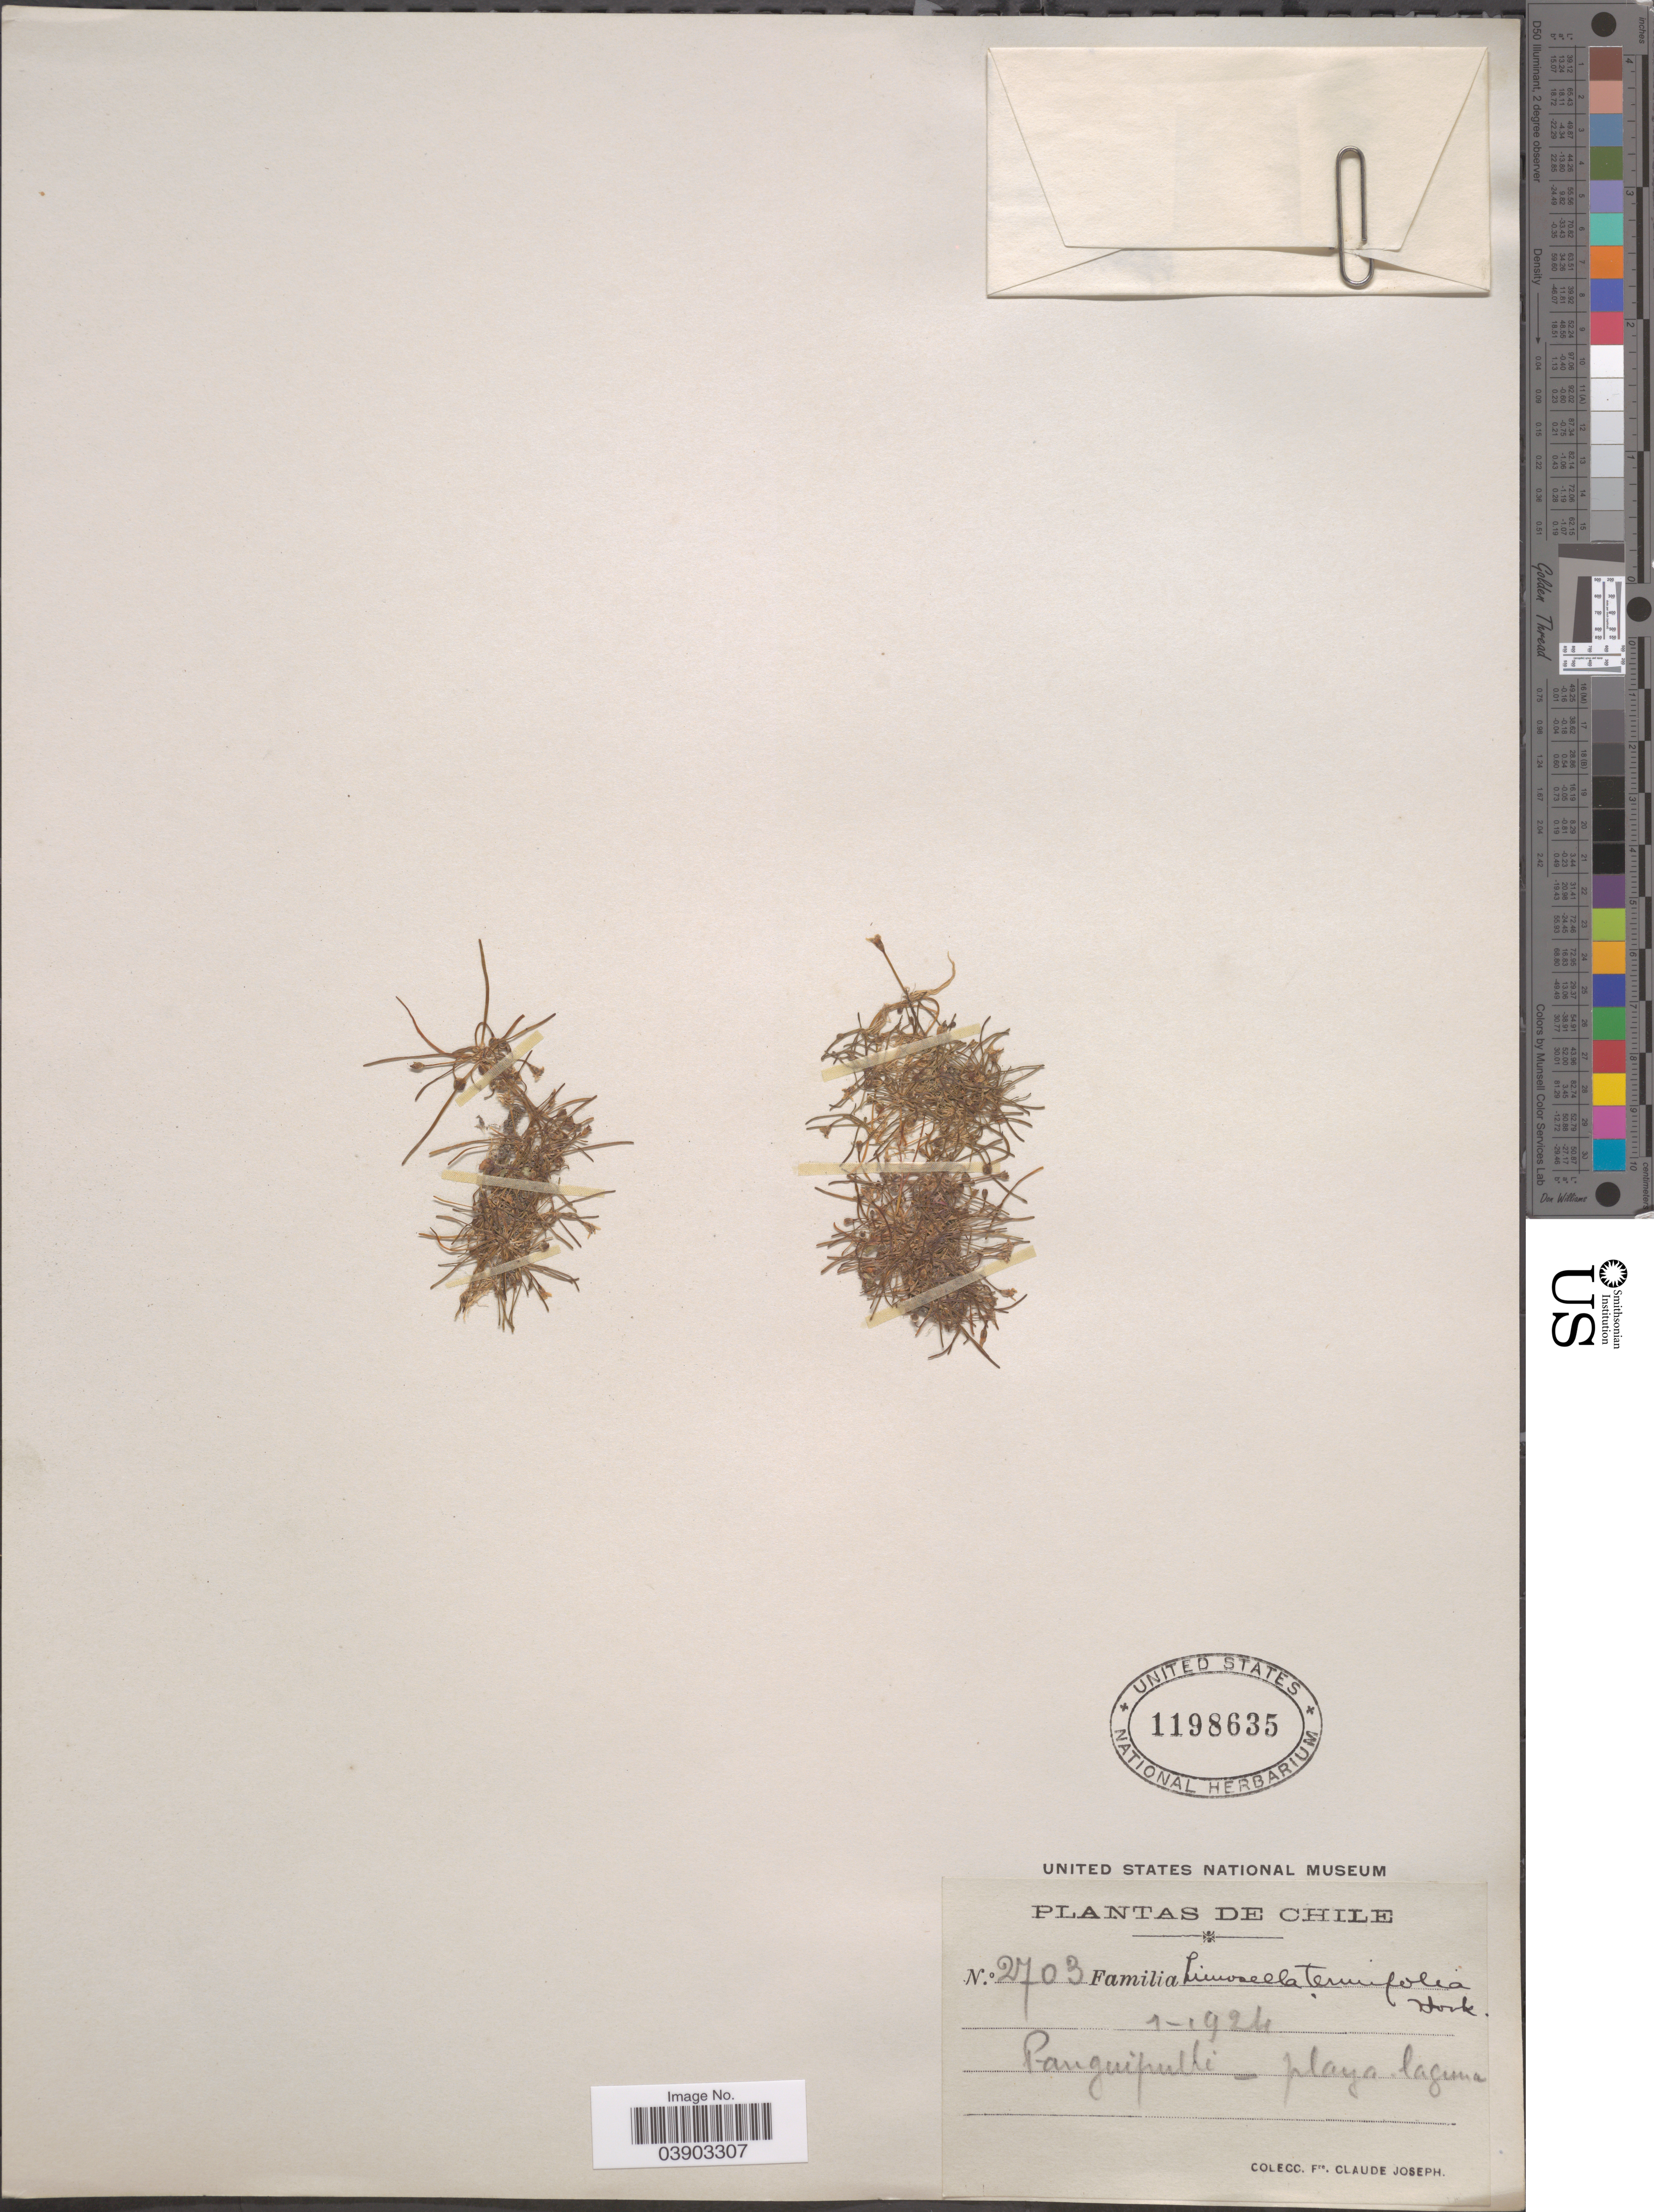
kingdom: Plantae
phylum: Tracheophyta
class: Magnoliopsida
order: Lamiales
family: Scrophulariaceae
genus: Limosella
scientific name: Limosella tenuifolia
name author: Wolf ex Hoffm.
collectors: Bro. Claude-Joseph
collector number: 2703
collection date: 1924-01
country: Chile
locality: Panguipulli - playa laguna.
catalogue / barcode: US 1198635